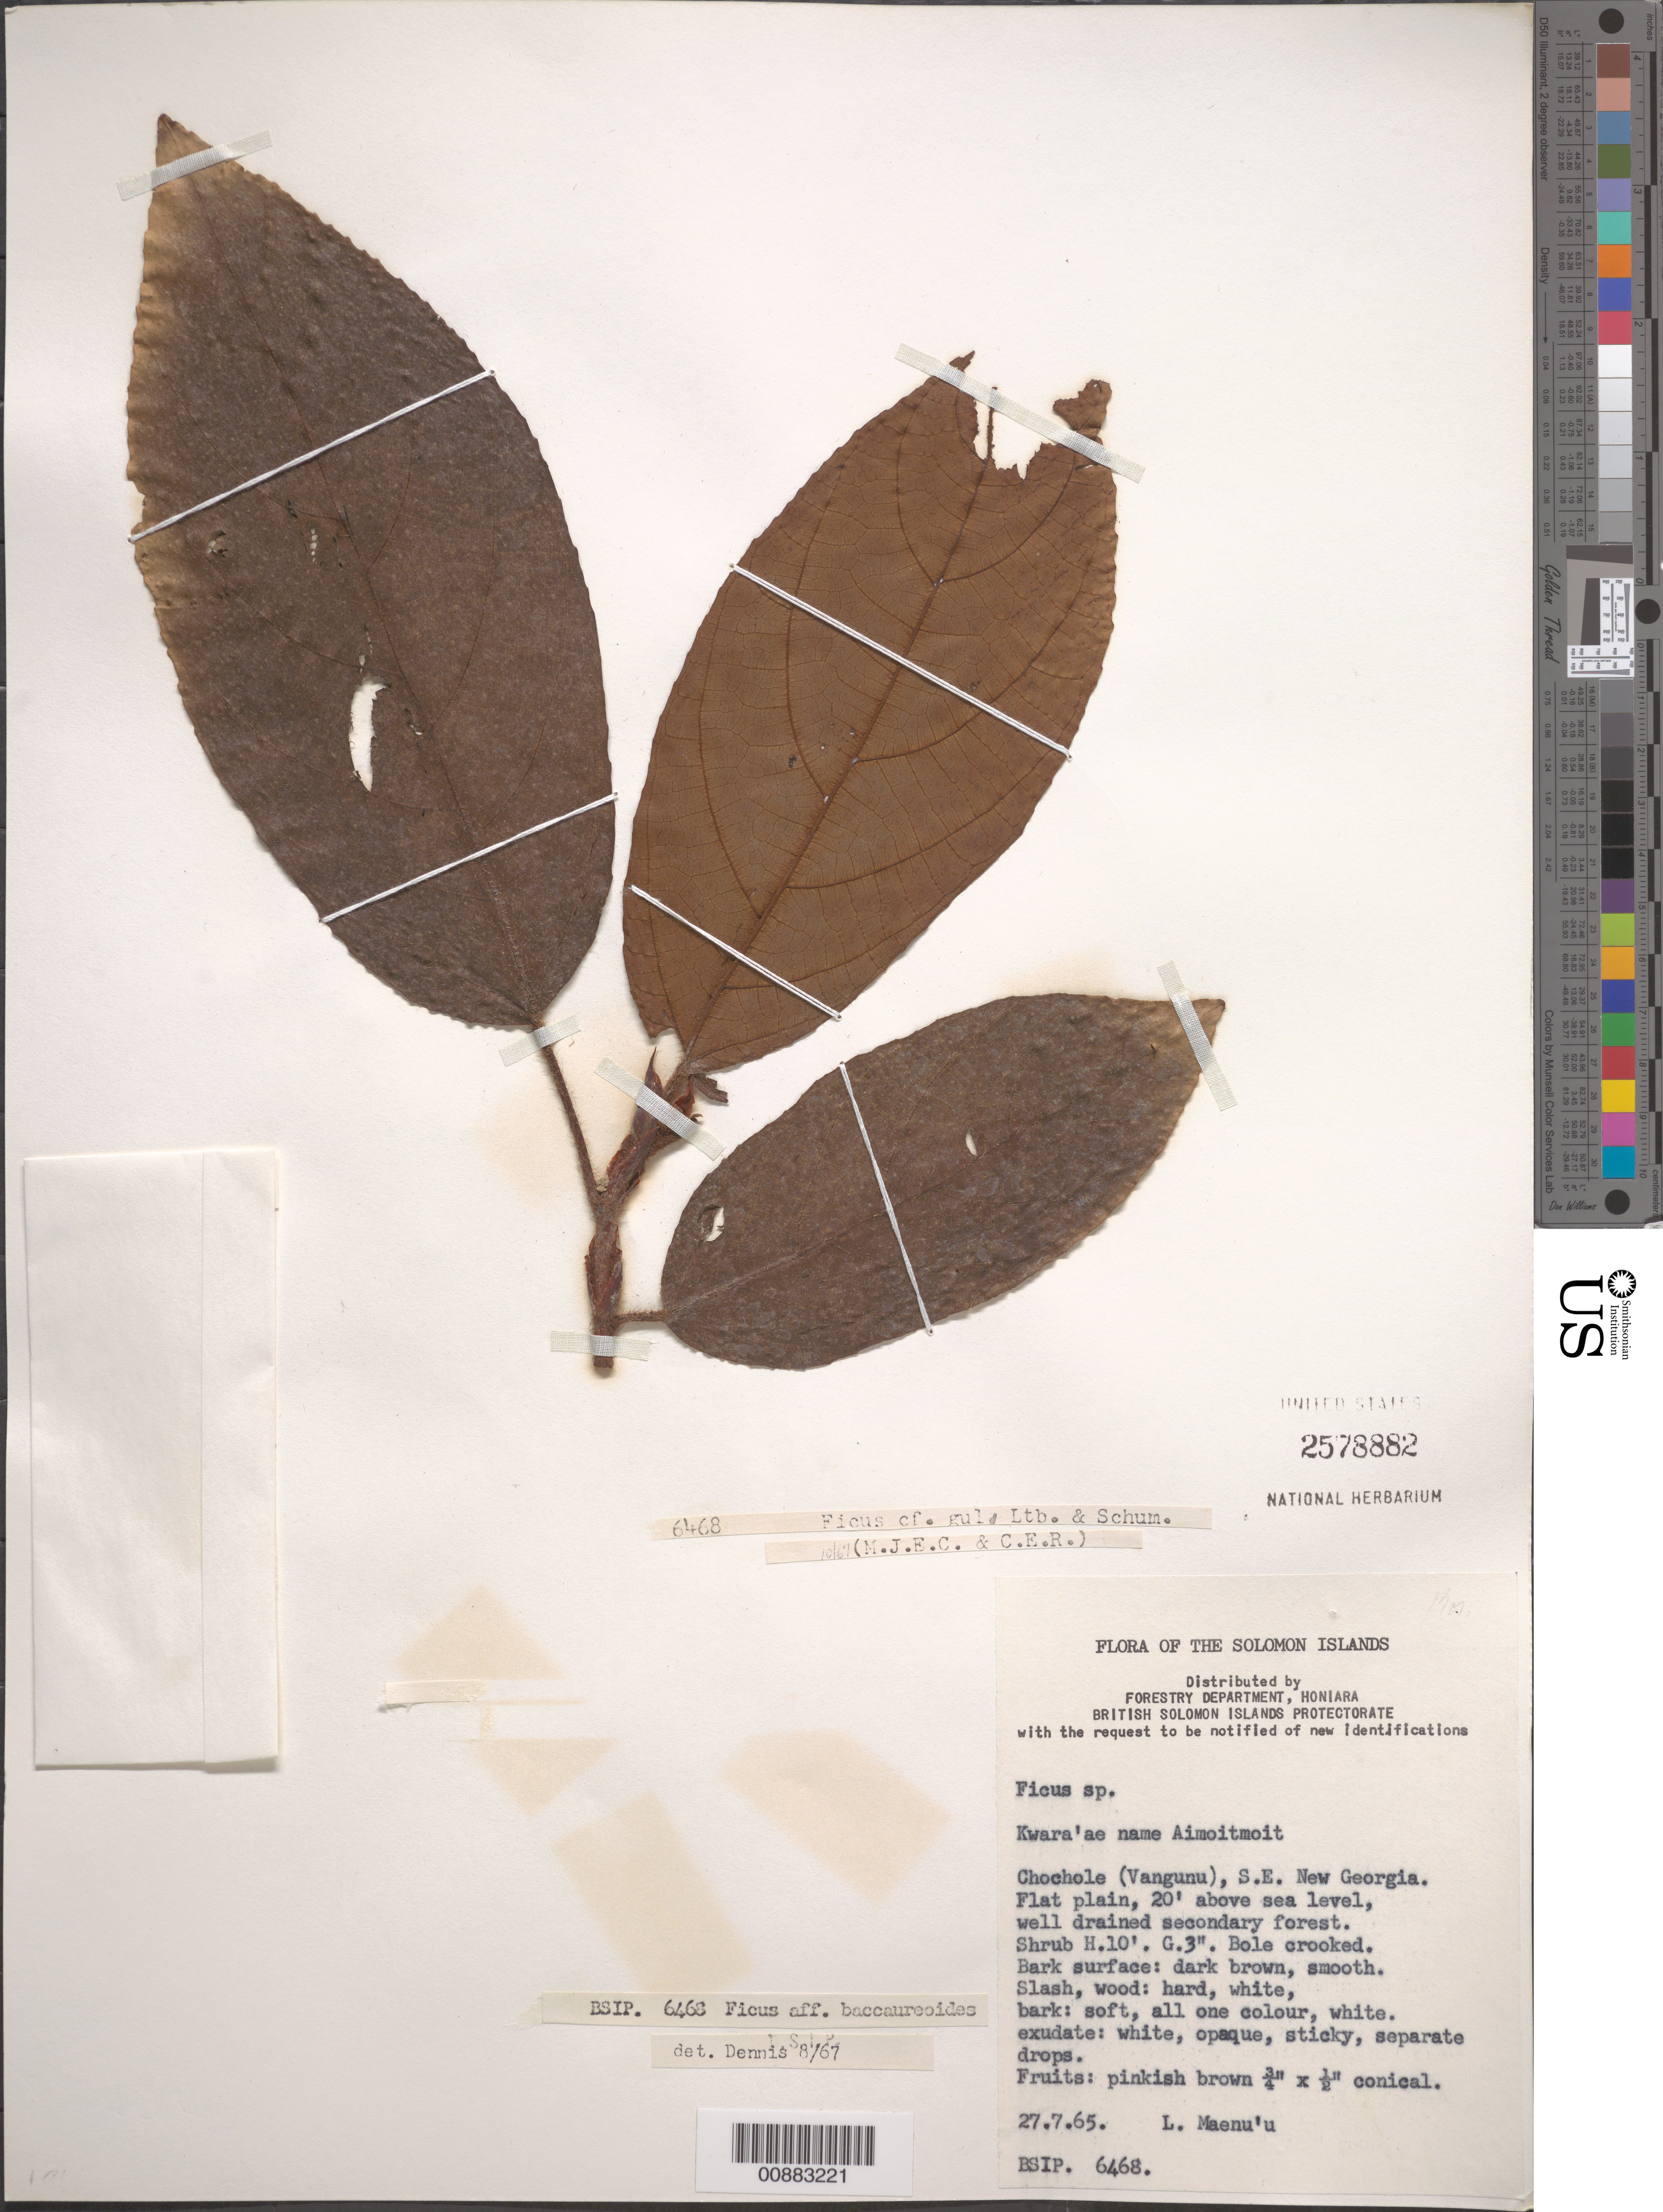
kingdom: Plantae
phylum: Tracheophyta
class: Magnoliopsida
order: Rosales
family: Moraceae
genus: Ficus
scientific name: Ficus gul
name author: Lauterb. & K. Schum.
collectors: L. Maenu'u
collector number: BSIP 6468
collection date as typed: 27 Jul 1965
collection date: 1965-07-27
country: Solomon Islands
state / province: Western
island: Vangunu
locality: Chochole, New Georgia Is.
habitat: Flat plain, well drained secondary forest.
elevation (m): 20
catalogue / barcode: US 2578882